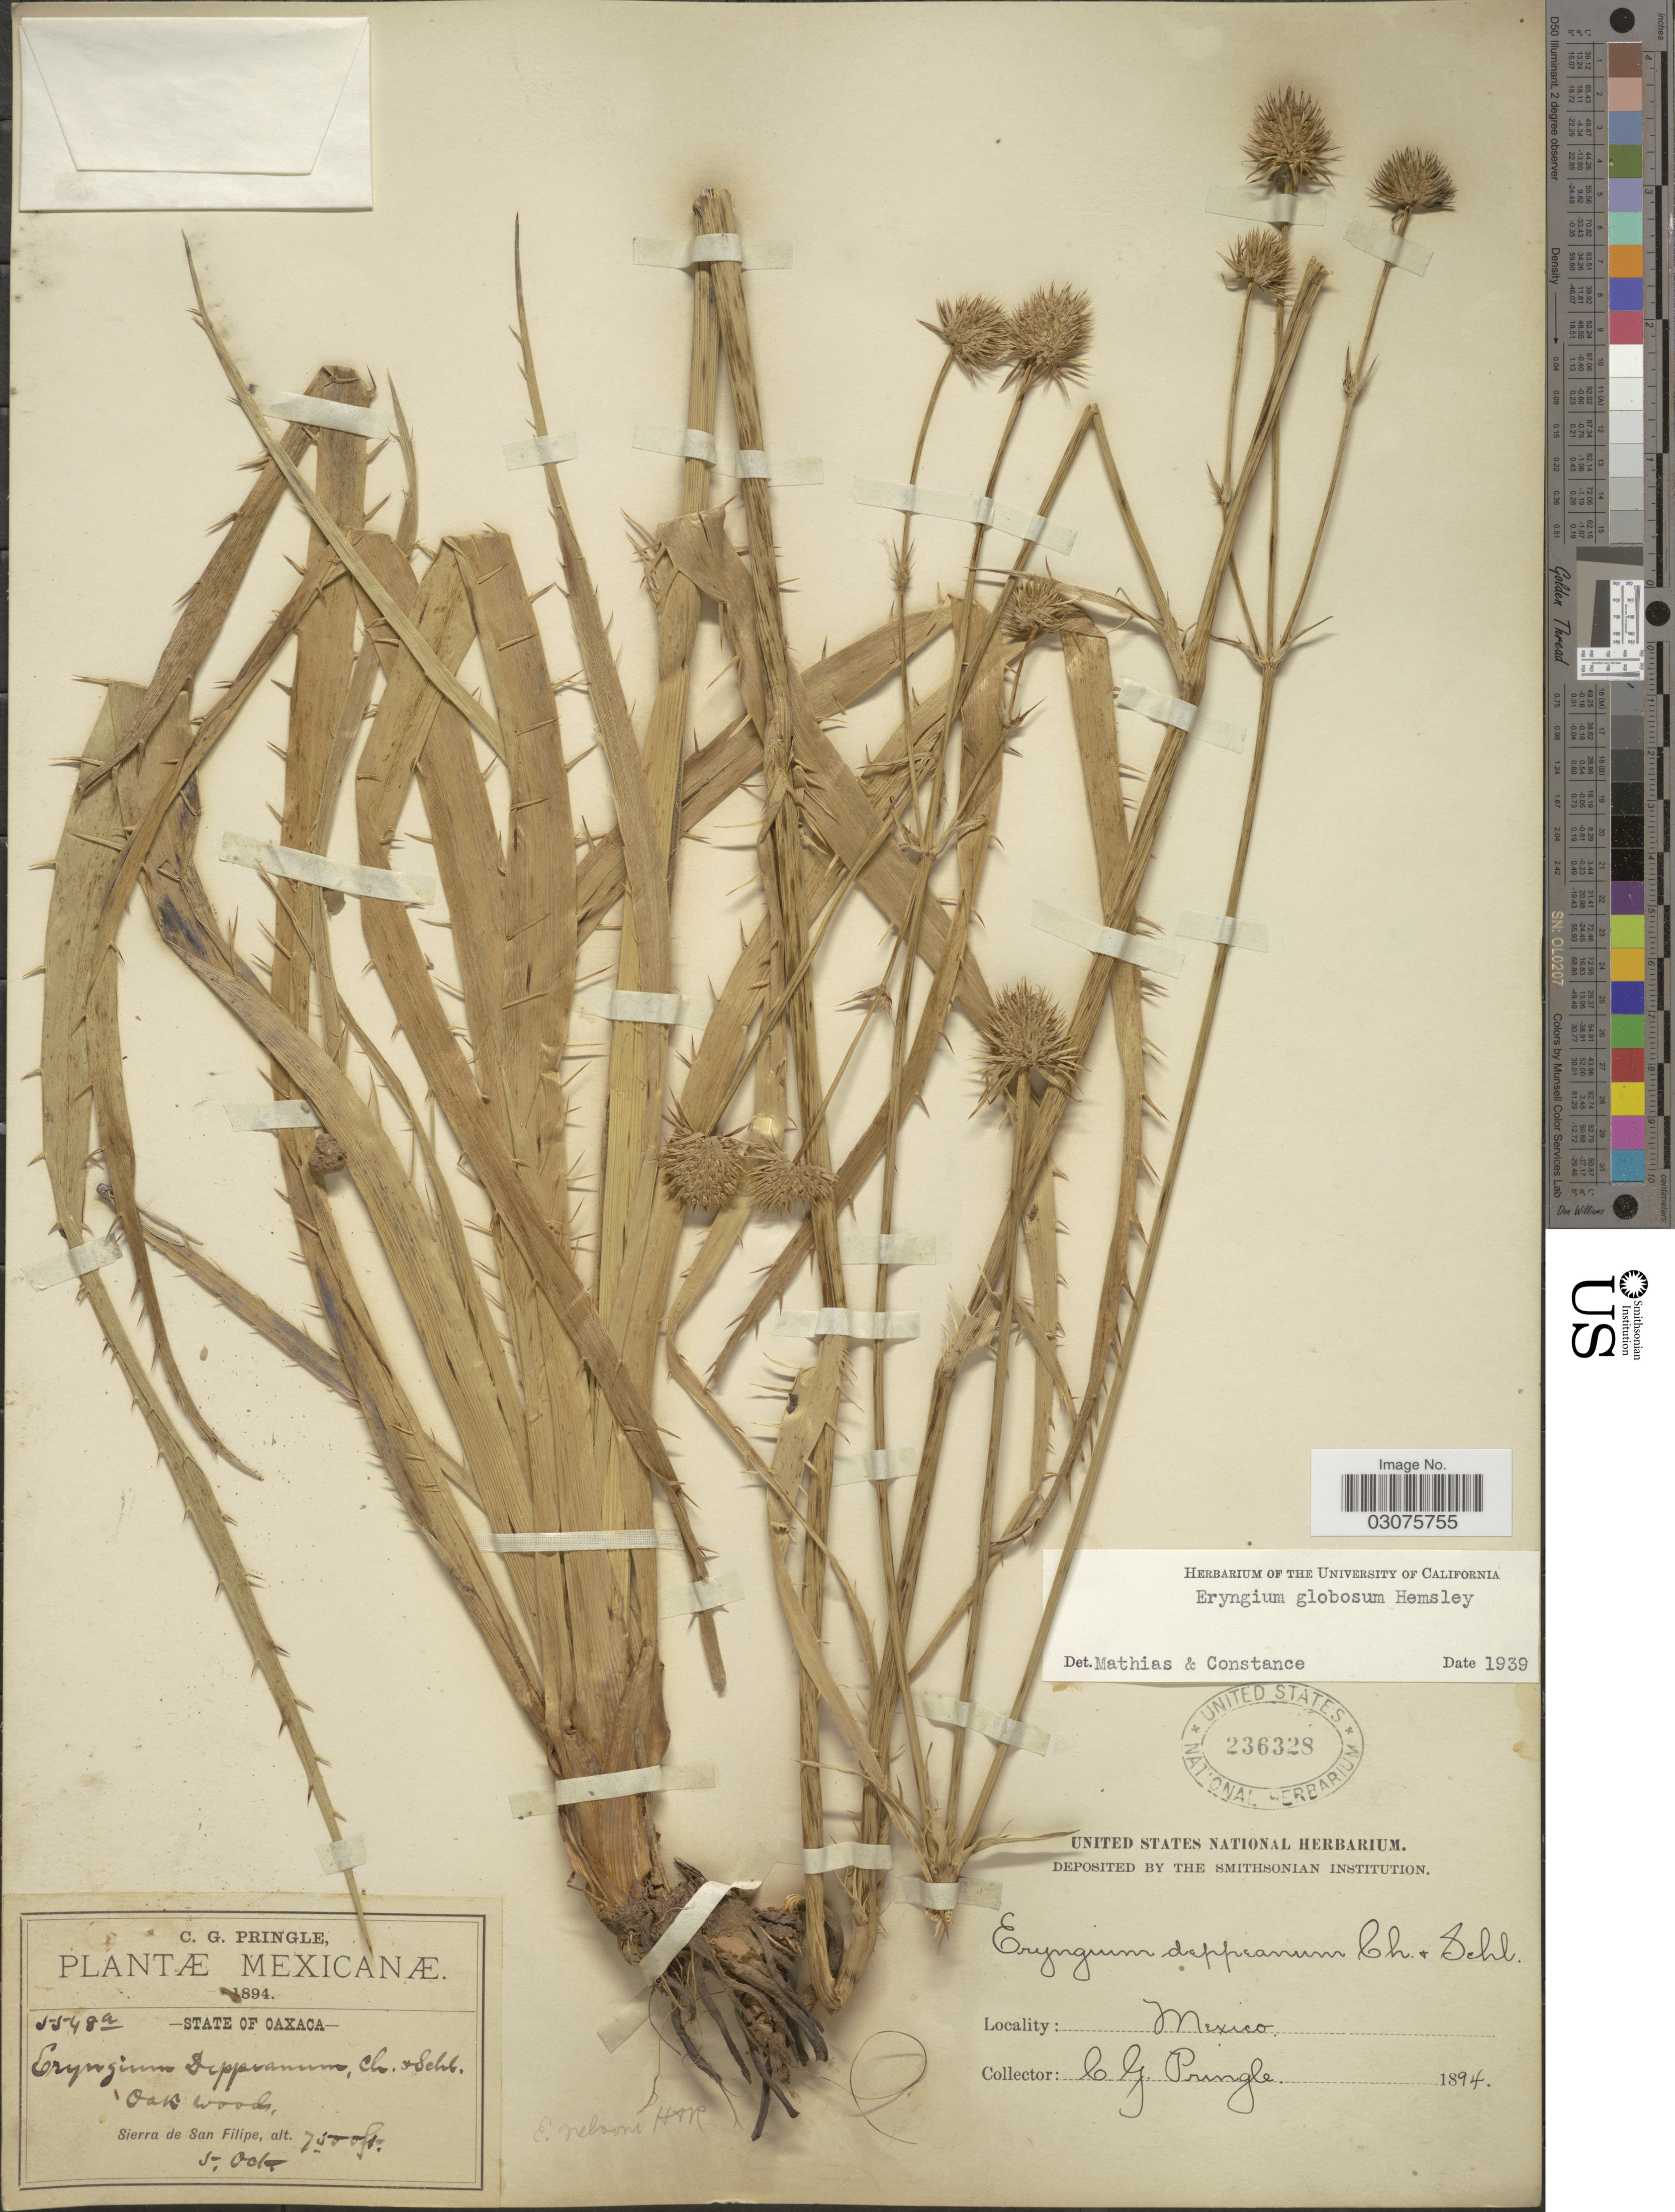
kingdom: Plantae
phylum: Tracheophyta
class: Magnoliopsida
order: Apiales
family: Apiaceae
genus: Eryngium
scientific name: Eryngium globosum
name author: Hemsl.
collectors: C. G. Pringle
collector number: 5548a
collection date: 1894-10-05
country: Mexico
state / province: Oaxaca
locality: Sierra de San FIlipe.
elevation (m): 2286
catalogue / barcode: US 236328